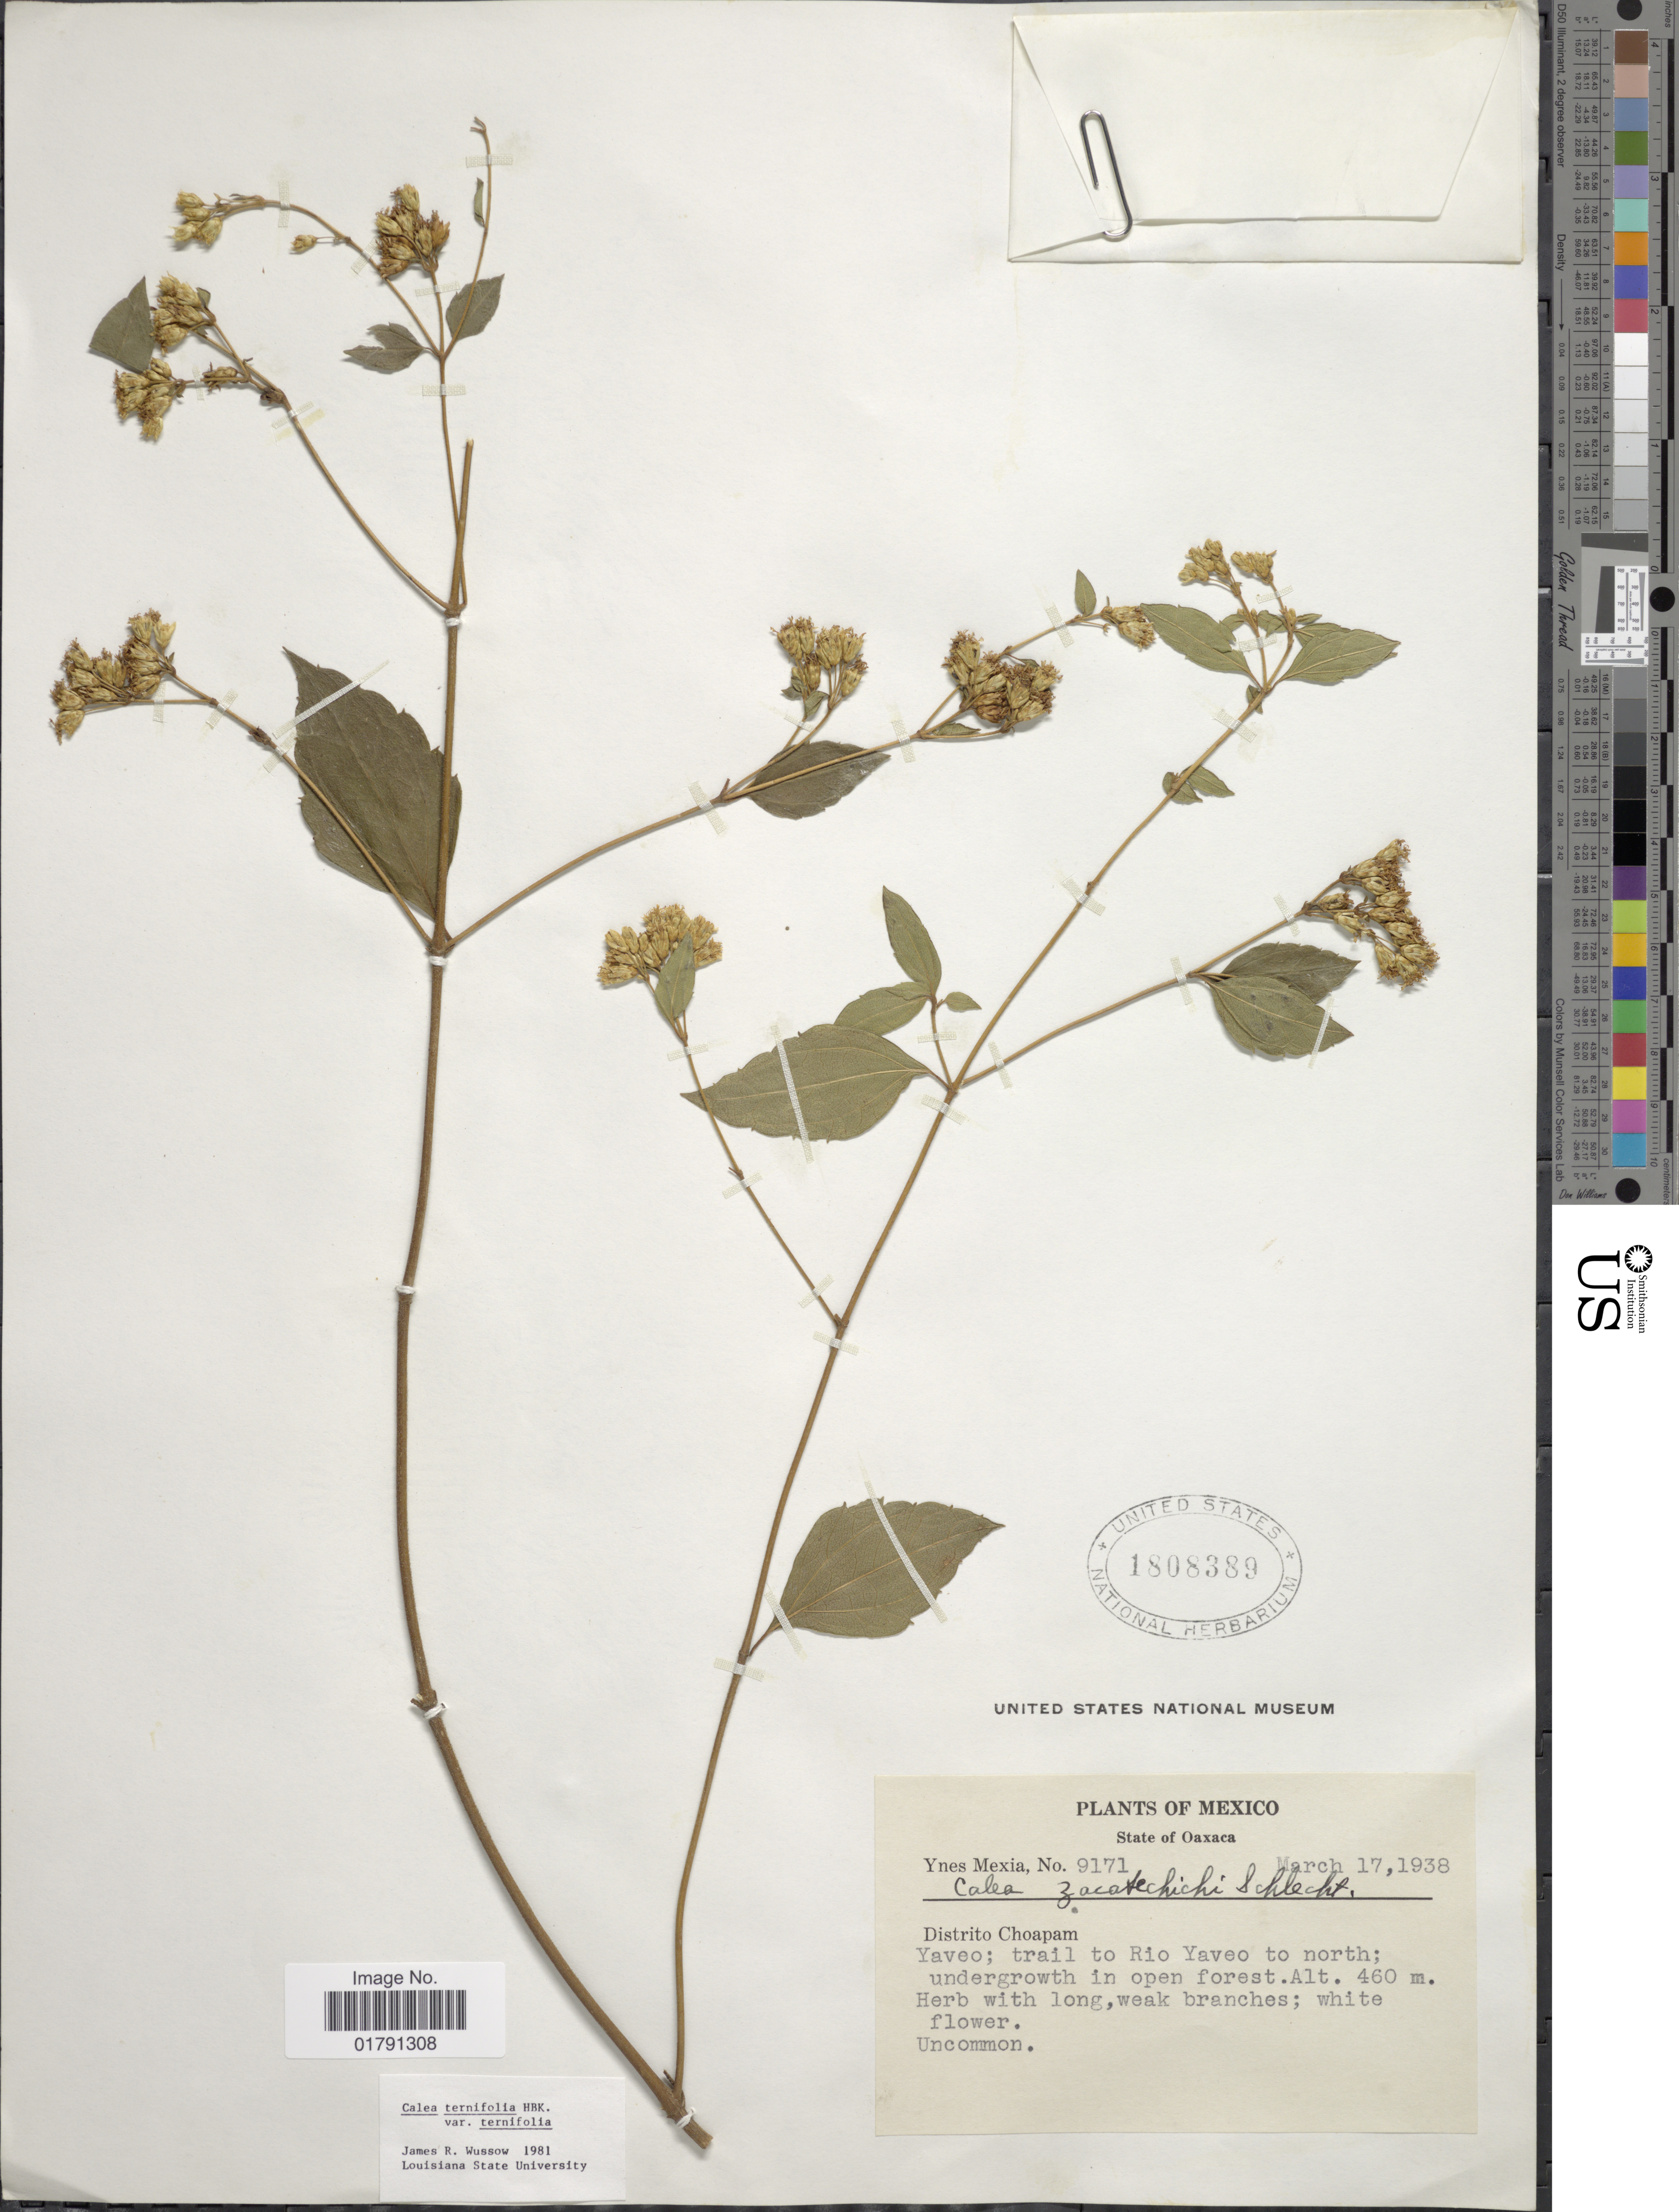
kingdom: Plantae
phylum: Tracheophyta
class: Magnoliopsida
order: Asterales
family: Asteraceae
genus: Calea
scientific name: Calea ternifolia var. ternifolia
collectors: Y. Mexia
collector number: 9171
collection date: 1938-03-17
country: Mexico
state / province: Oaxaca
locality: Distrito Choapam, Yaveo, trail to Rio Yaveo to north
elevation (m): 460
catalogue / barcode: US 1808389